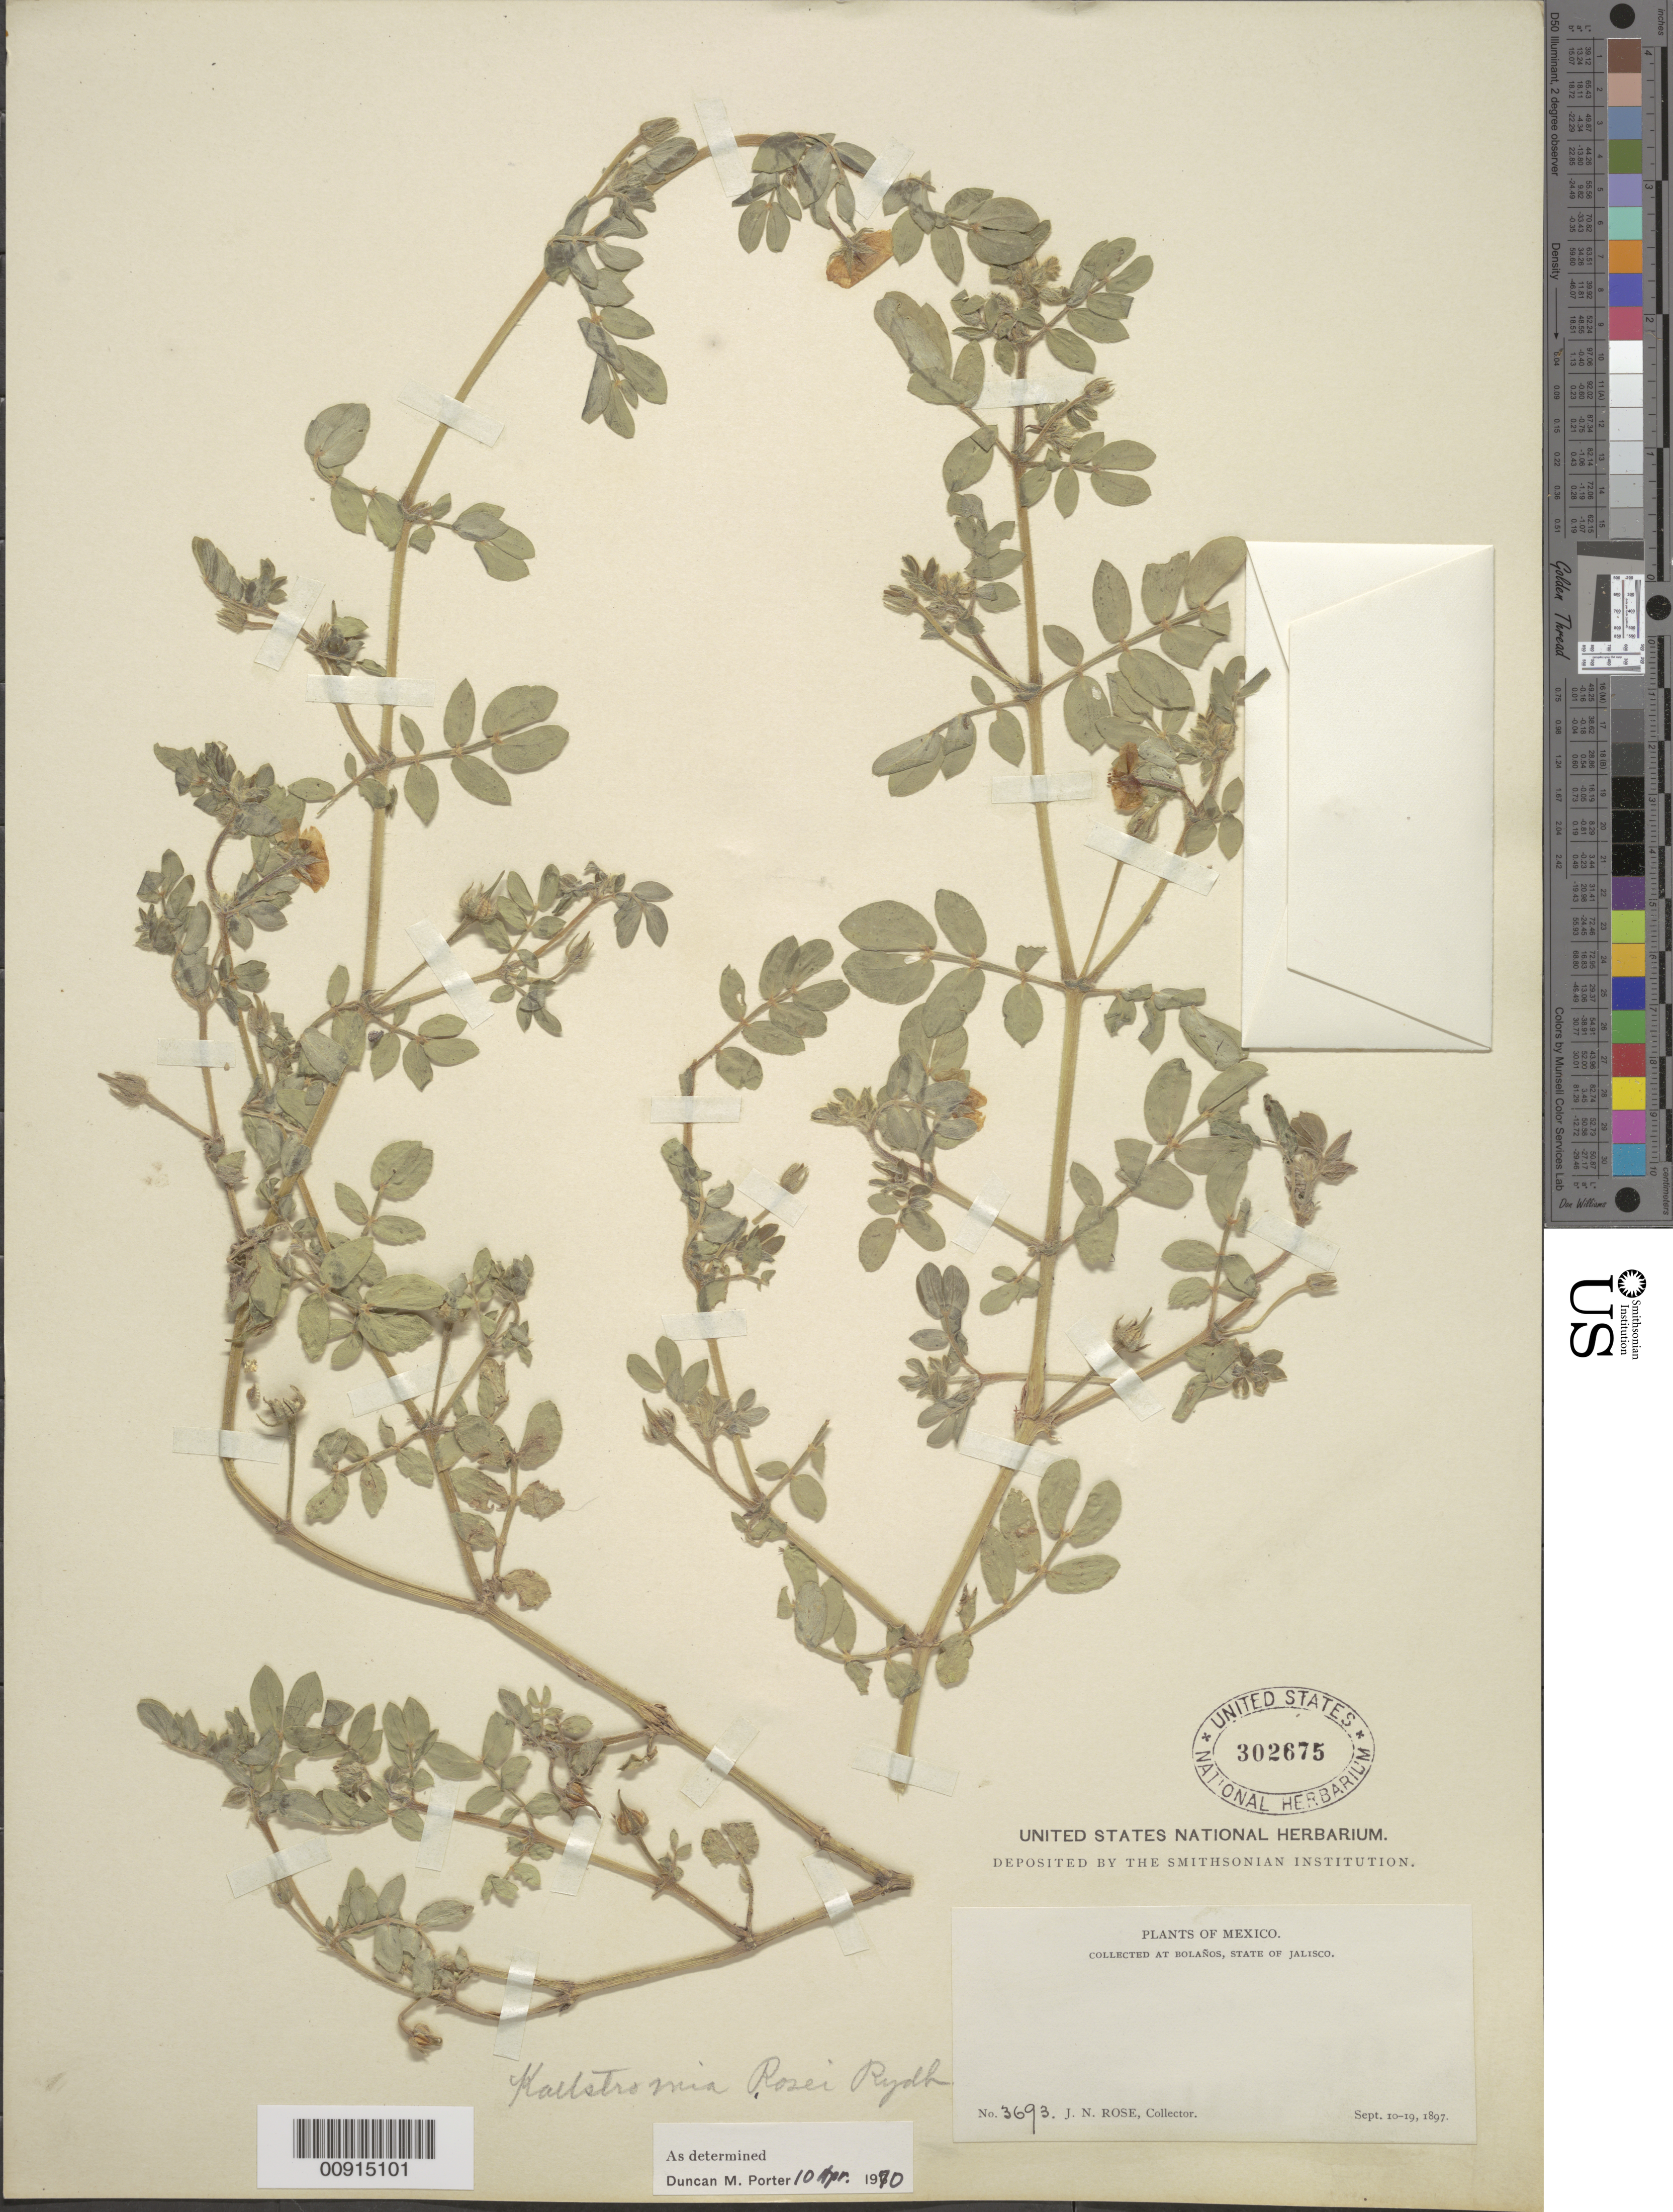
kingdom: Plantae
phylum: Tracheophyta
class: Magnoliopsida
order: Zygophyllales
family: Zygophyllaceae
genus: Kallstroemia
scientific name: Kallstroemia rosei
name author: Rydb.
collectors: J. N. Rose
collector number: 3693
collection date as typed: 10 Sep 1897 to 19 Sep 1897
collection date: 1897-09-10/1897-09-19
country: Mexico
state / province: Jalisco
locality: Bolaños, State of Jalisco.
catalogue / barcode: US 302675